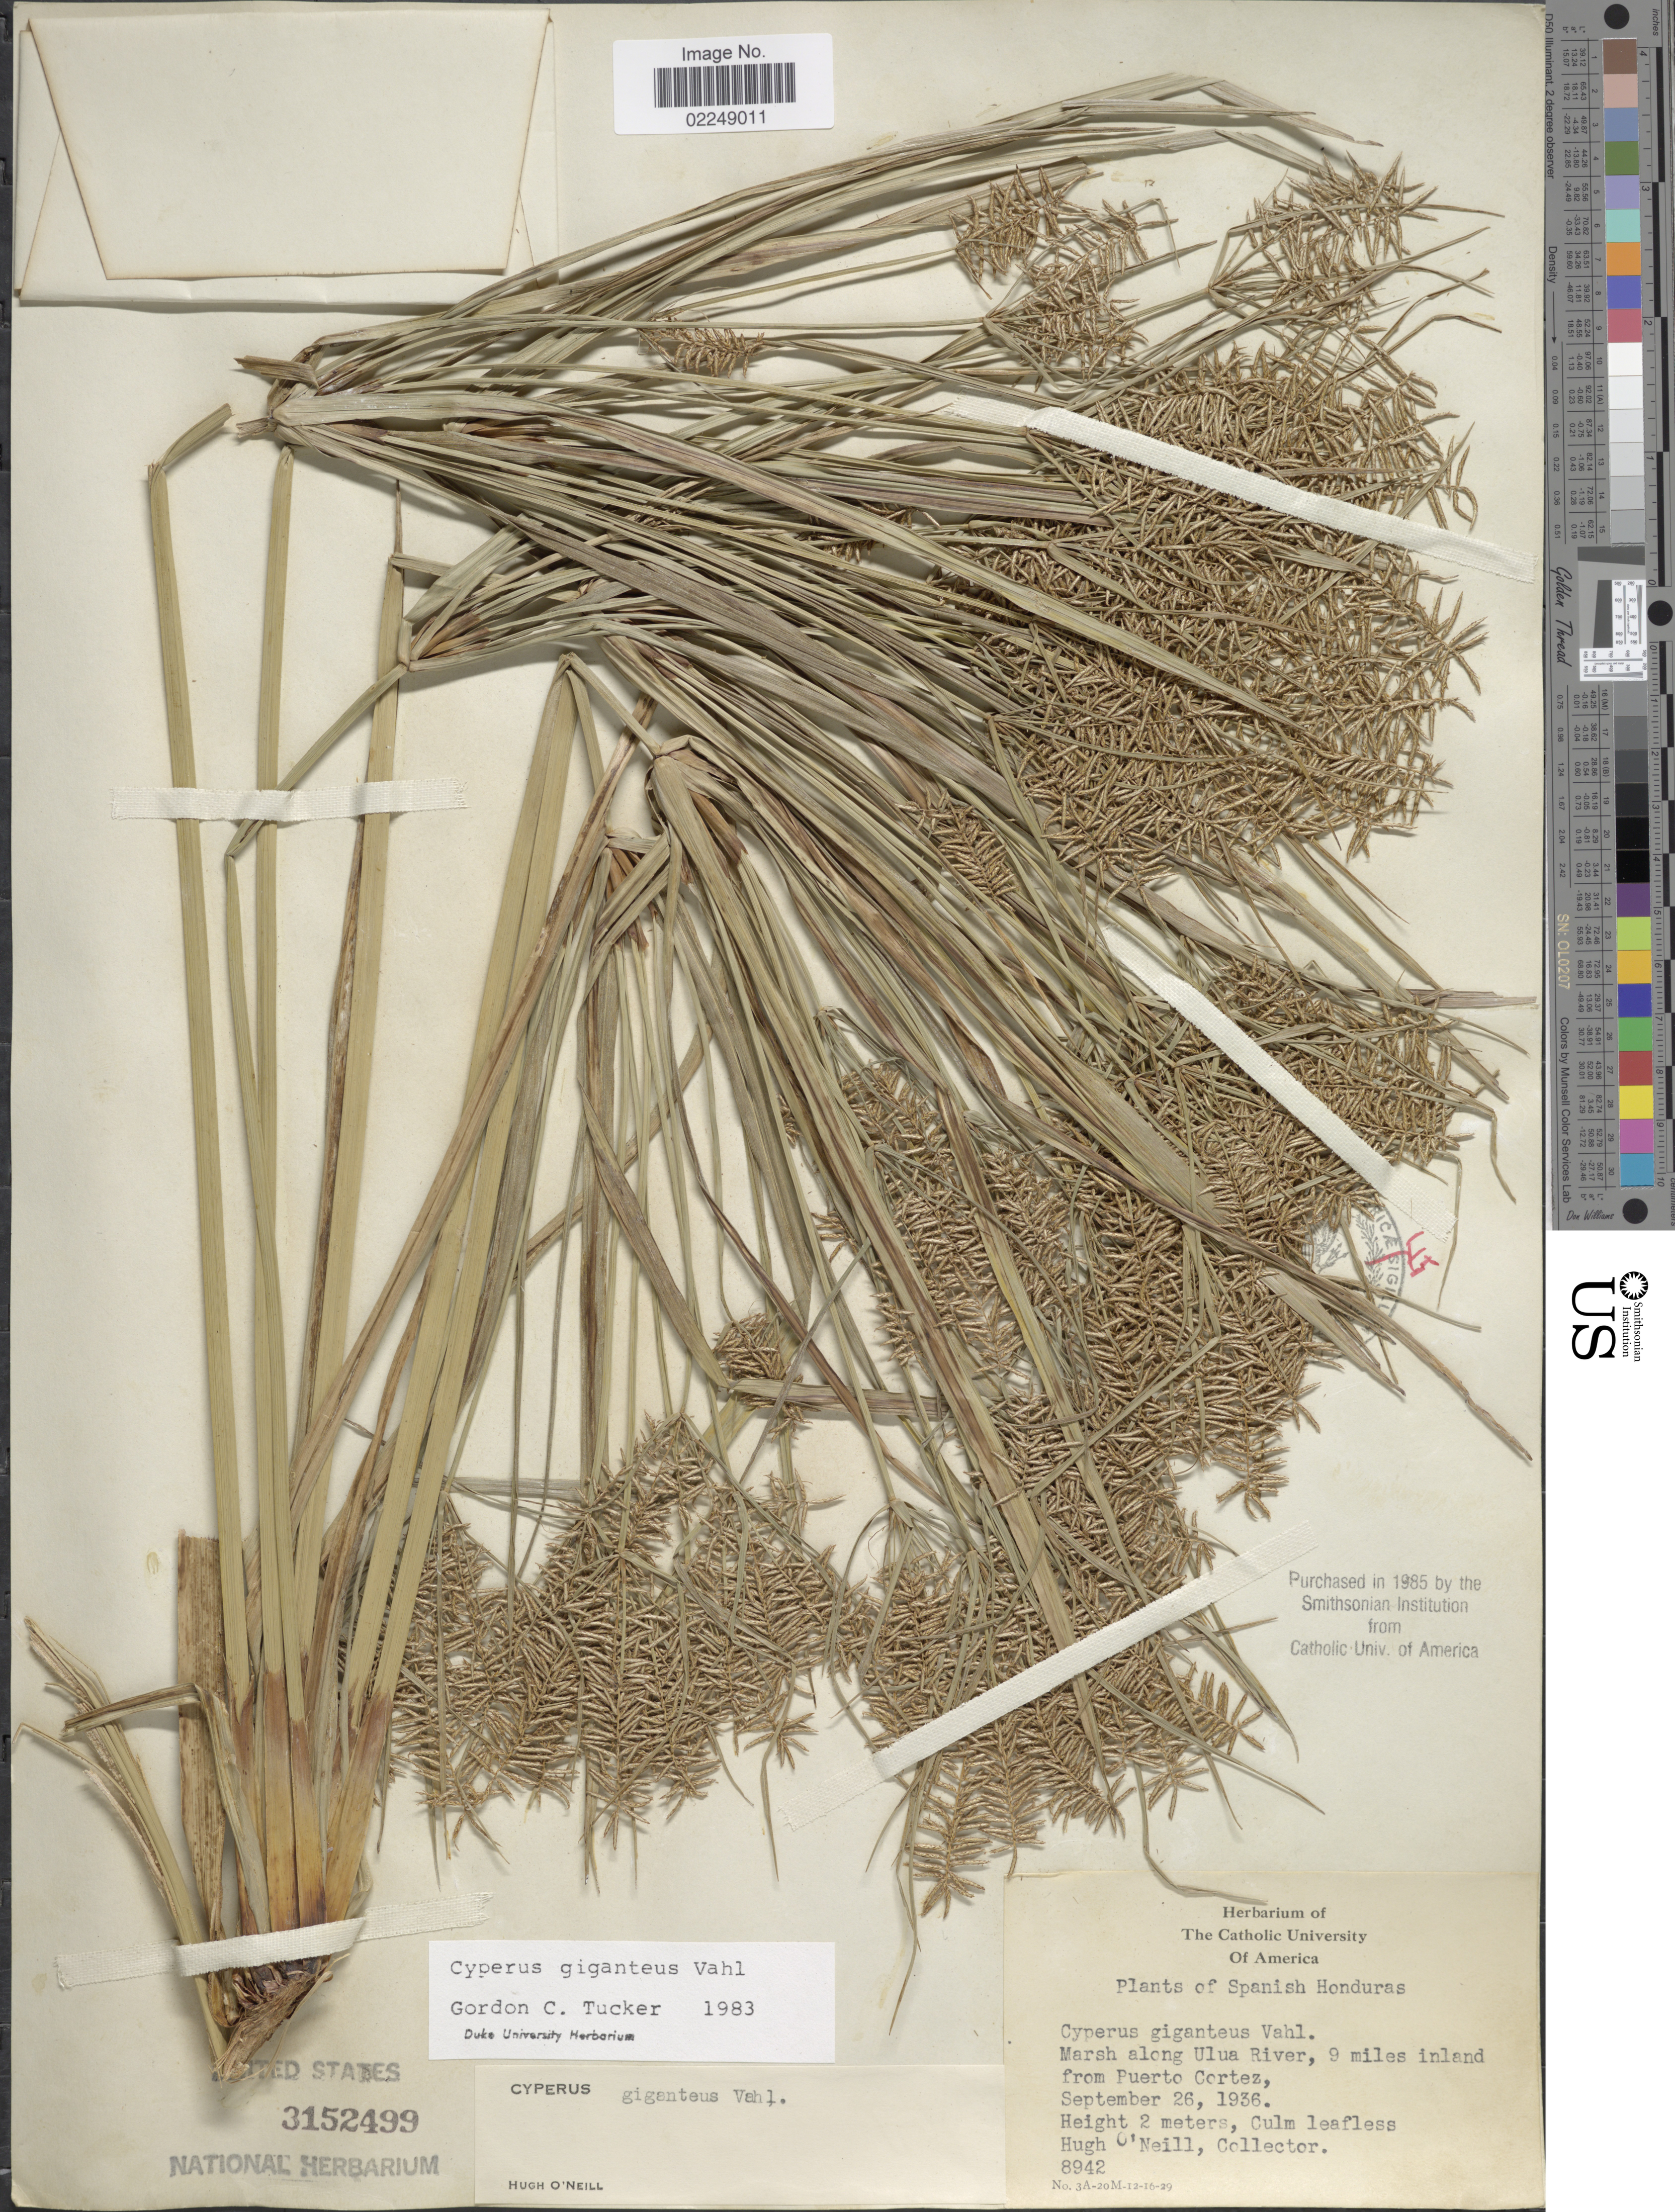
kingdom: Plantae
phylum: Tracheophyta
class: Liliopsida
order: Poales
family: Cyperaceae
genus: Cyperus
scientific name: Cyperus giganteus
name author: Vahl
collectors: H. O'Neill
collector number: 8942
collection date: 1936-09-26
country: Honduras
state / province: Cortés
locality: Spanish Honduras, Marsh along Ulua River, 9 miles inland from Puerto Cortez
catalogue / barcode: US 3152499